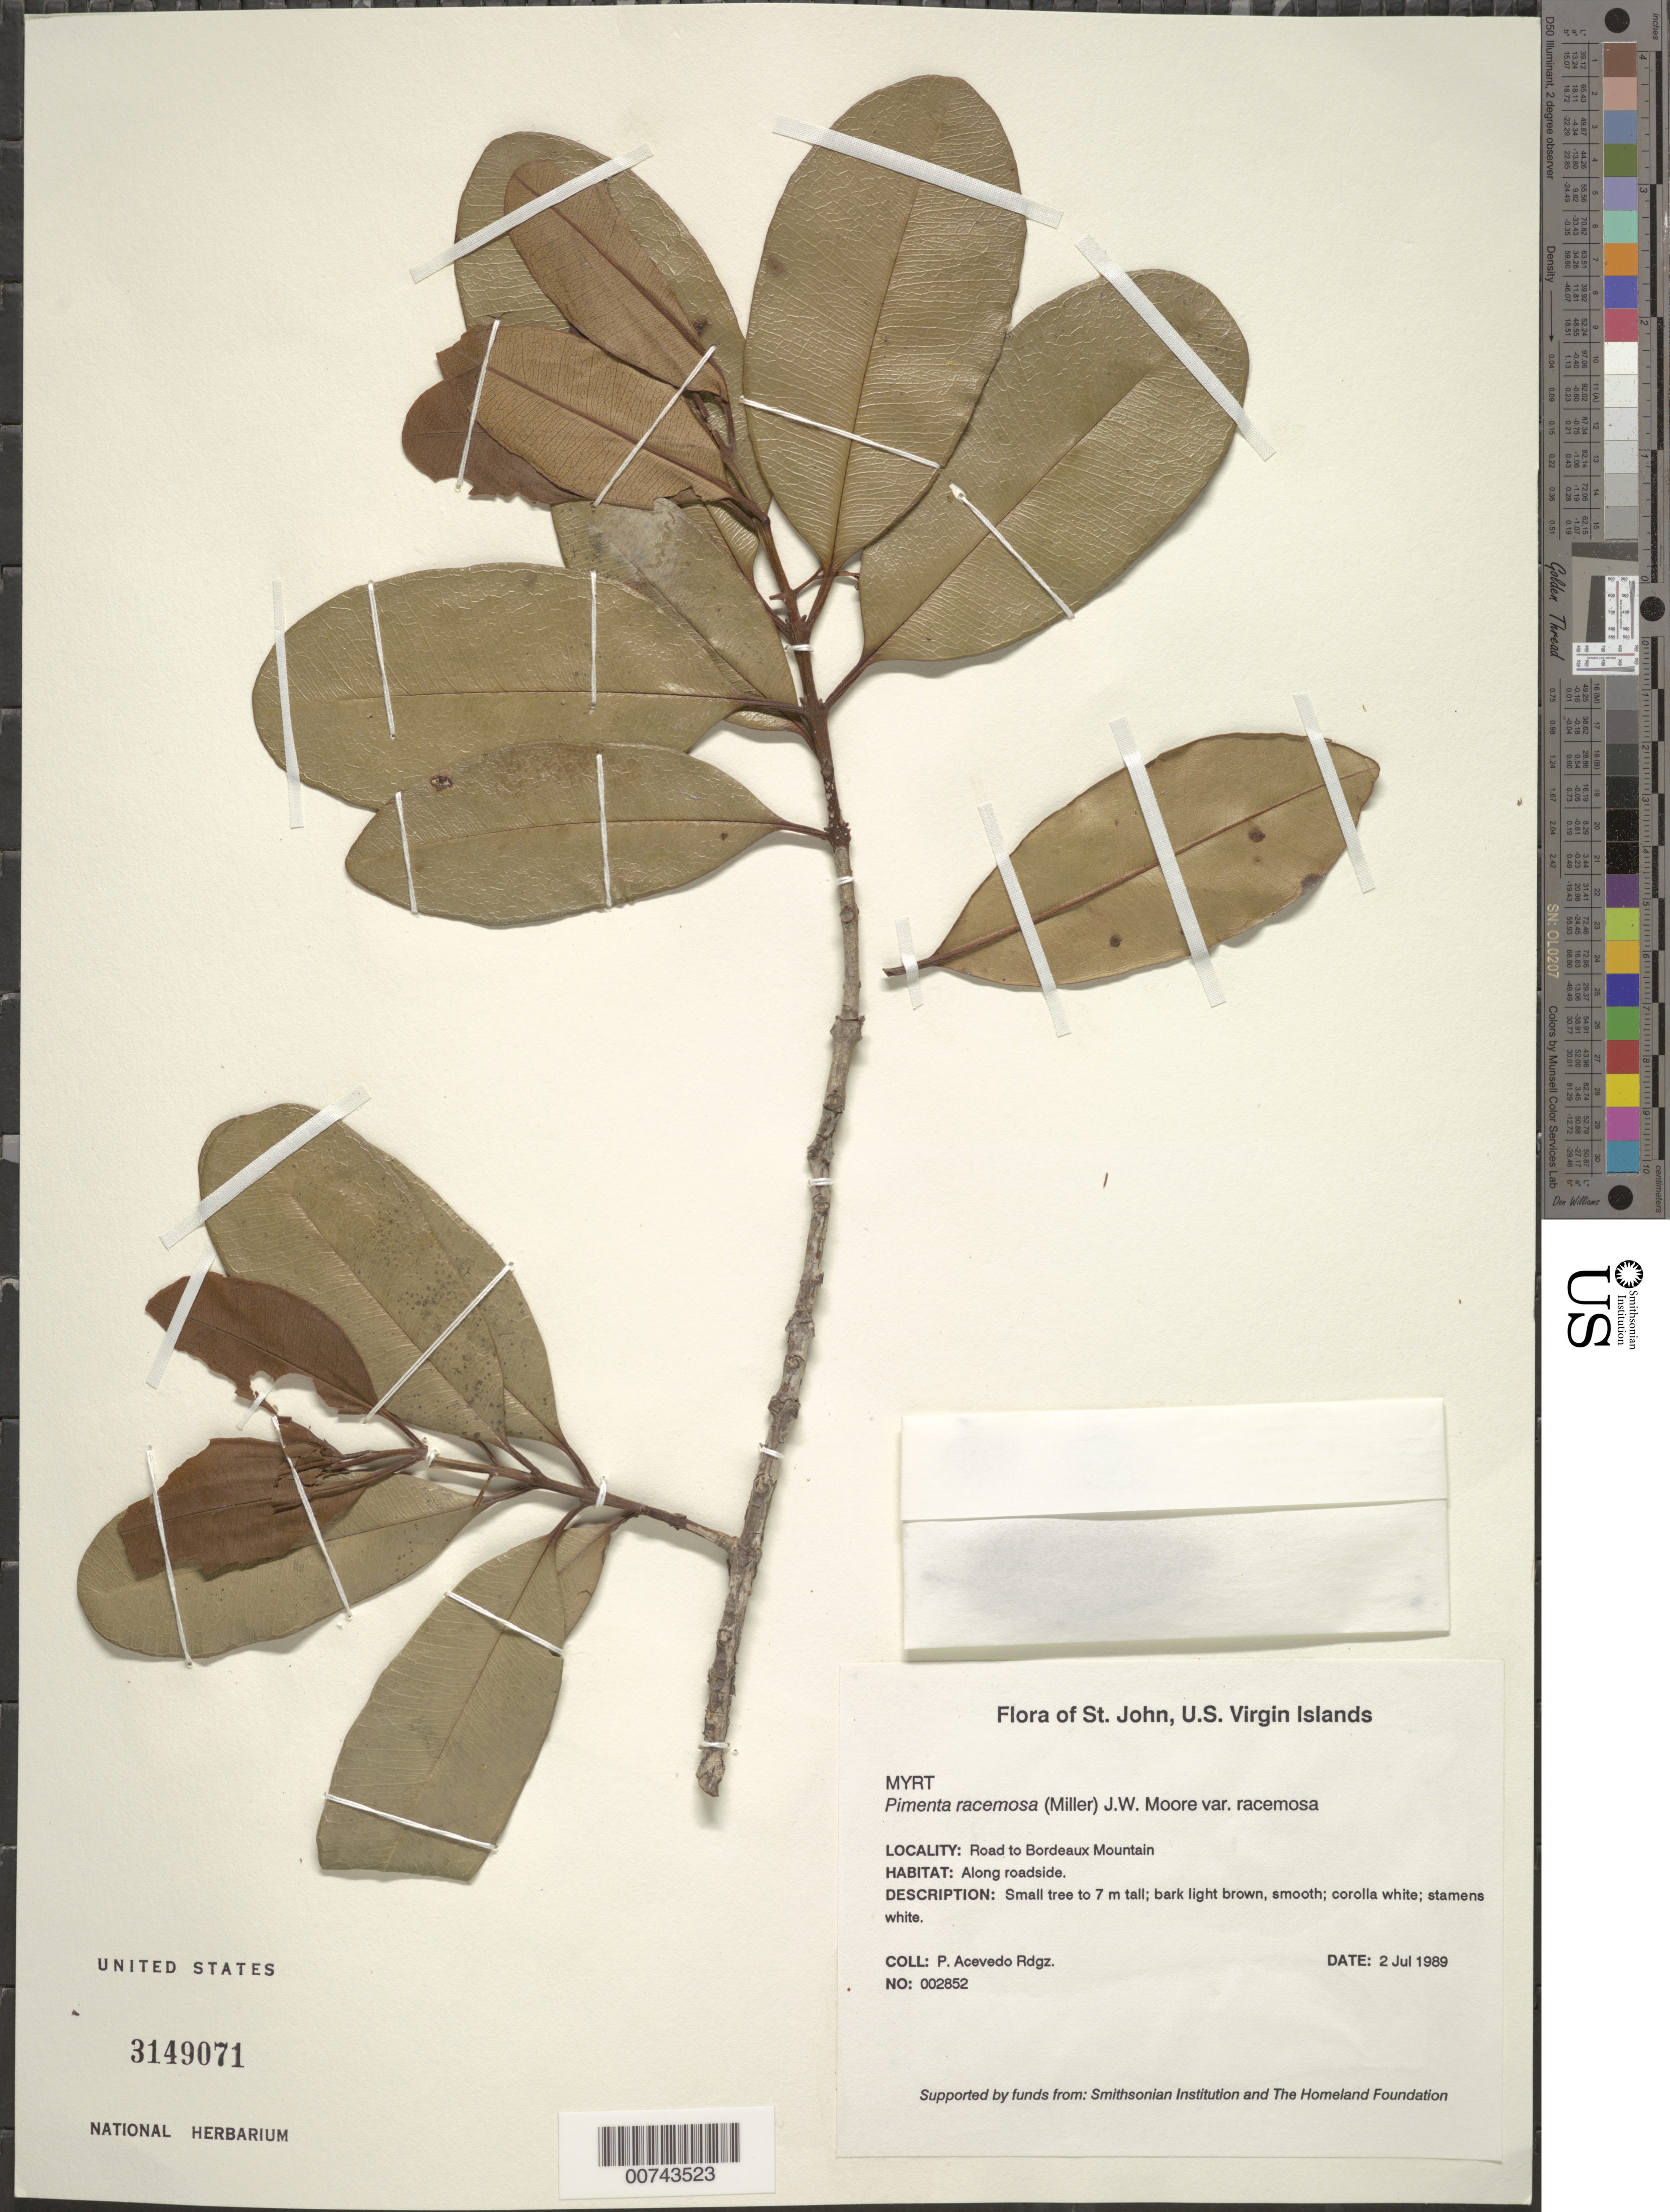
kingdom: Plantae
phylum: Tracheophyta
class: Magnoliopsida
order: Myrtales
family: Myrtaceae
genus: Pimenta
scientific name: Pimenta racemosa var. racemosa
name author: (Mill.) J.W. Moore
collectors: P. Acevedo-Rodr.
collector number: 2852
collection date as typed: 02 Jul 1989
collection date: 1989-07-02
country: U.S. Virgin Islands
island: St. John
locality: Road to Bordeaux Mountain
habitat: Along roadside.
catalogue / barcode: US 3149071